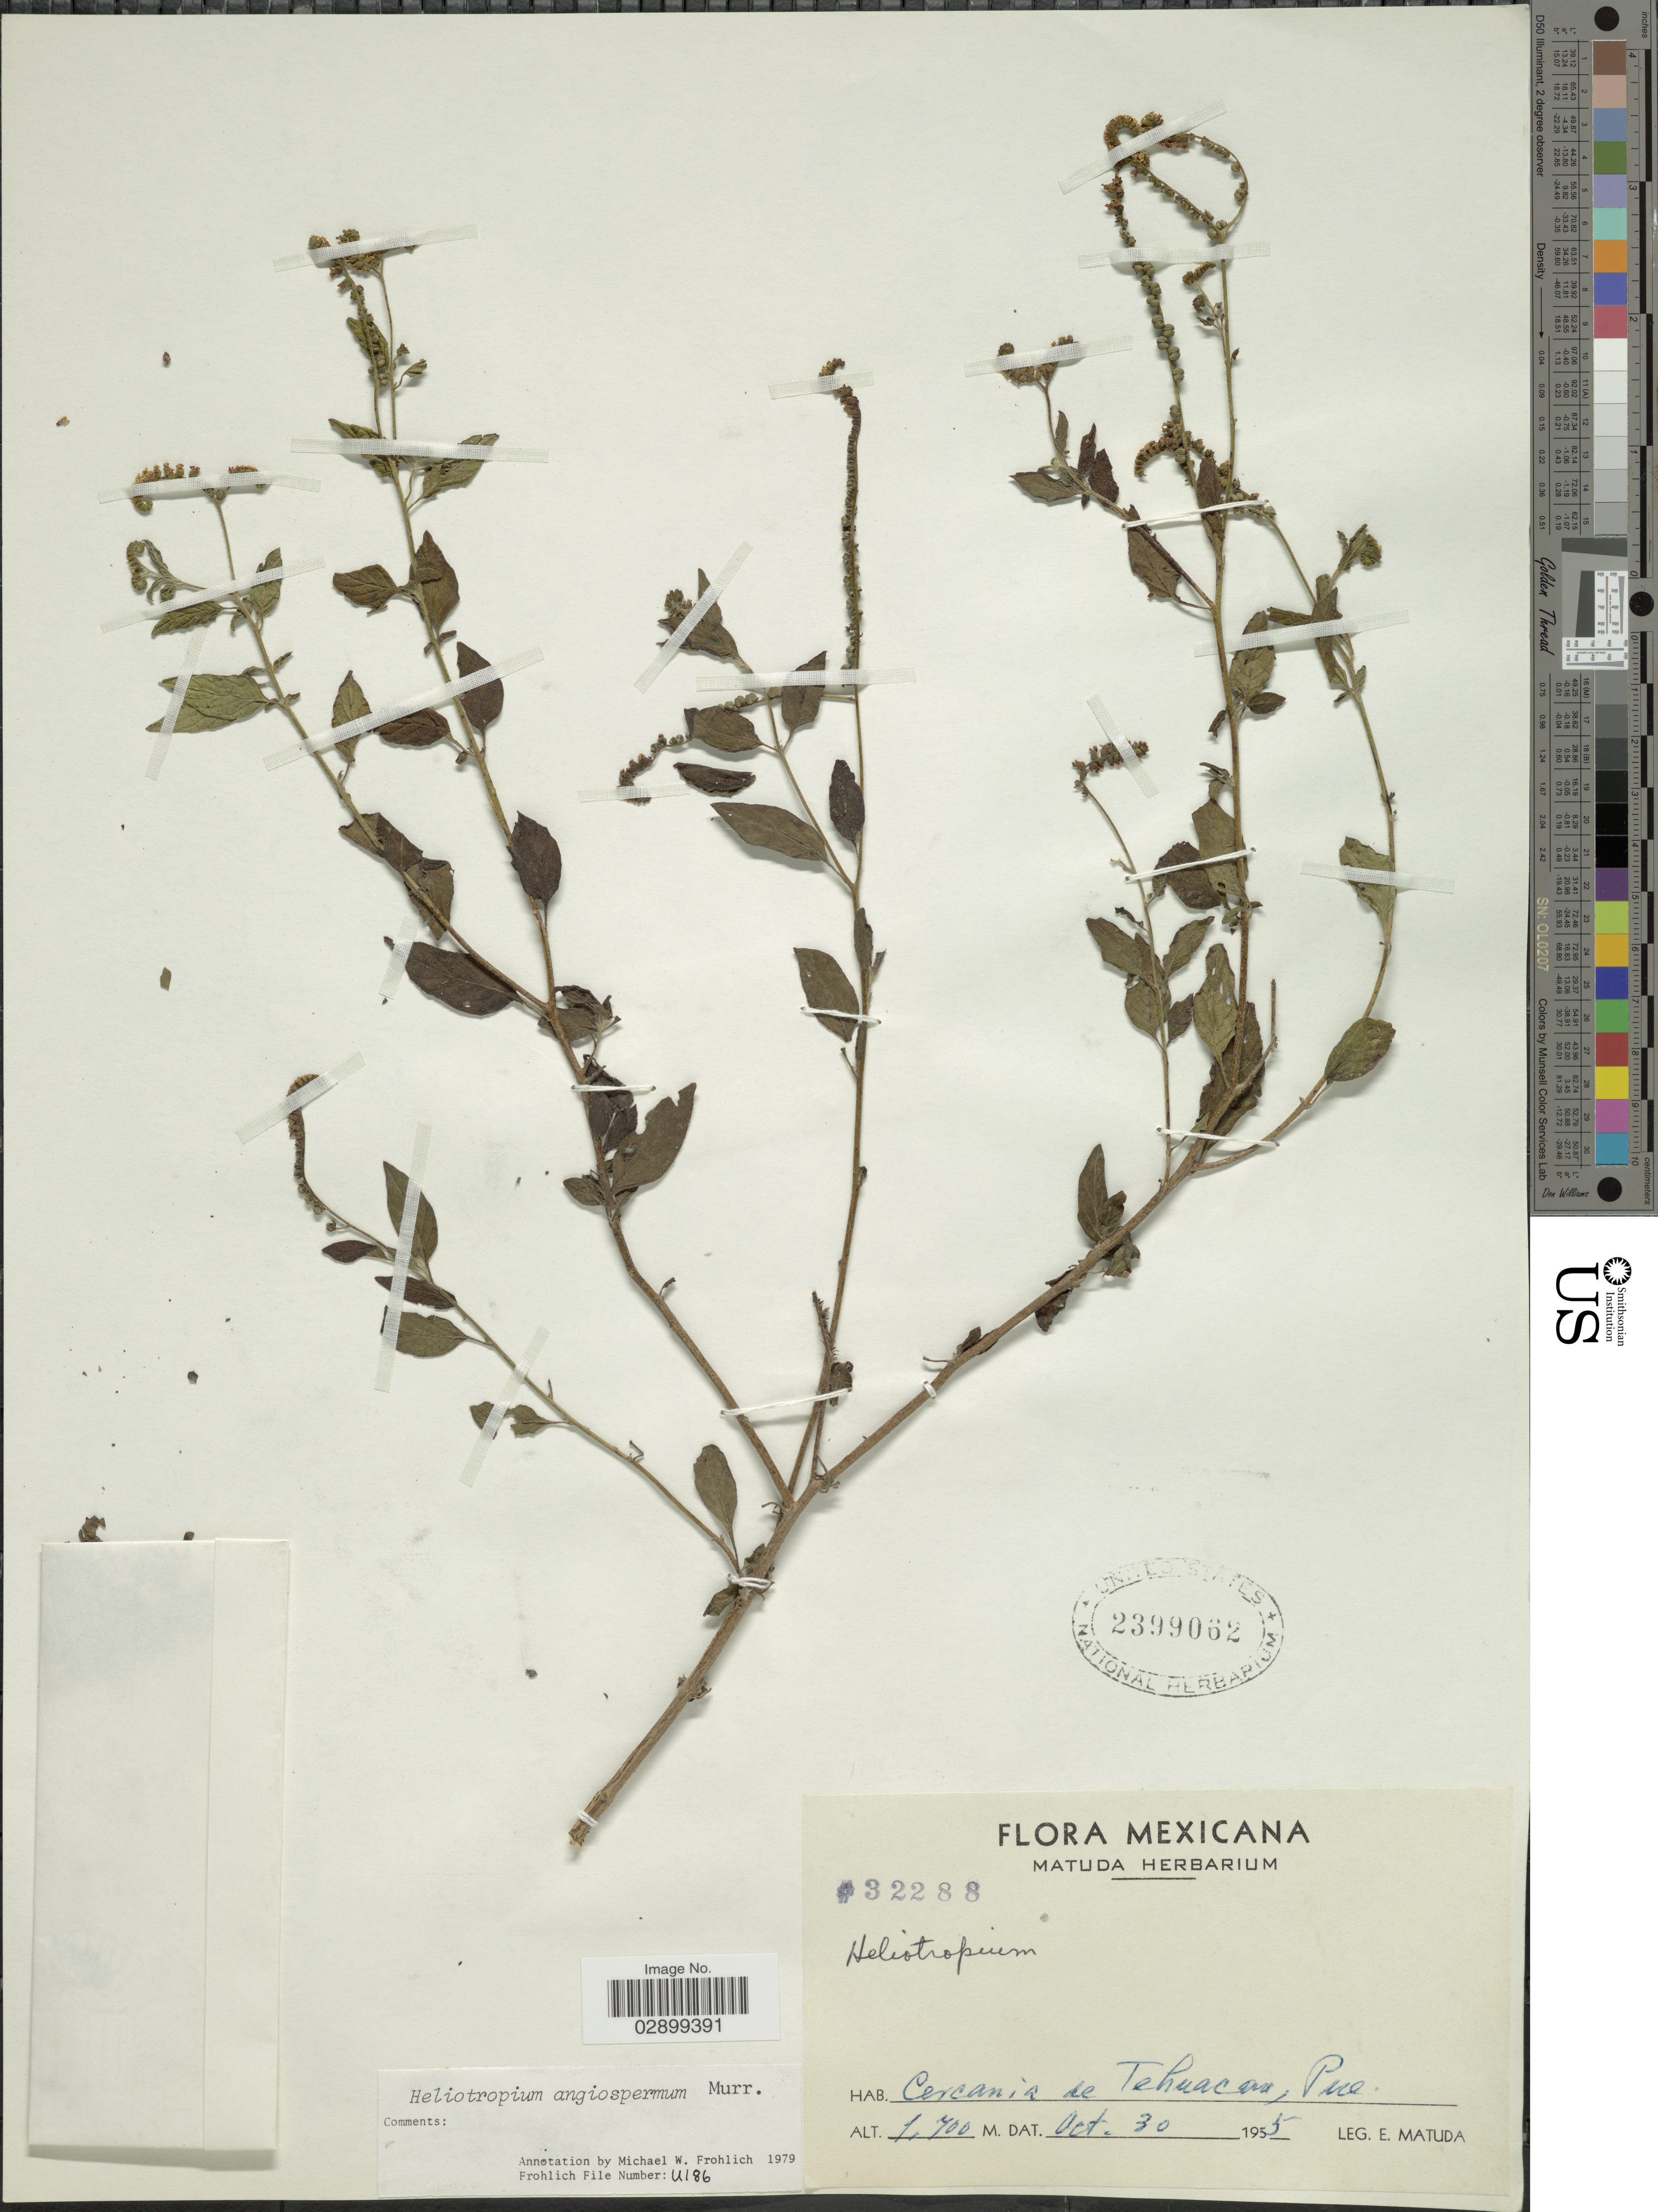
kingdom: Plantae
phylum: Tracheophyta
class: Magnoliopsida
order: Boraginales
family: Heliotropiaceae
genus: Heliotropium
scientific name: Heliotropium angiospermum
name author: Murray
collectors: E. Matuda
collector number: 32288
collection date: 1955-10-30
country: Mexico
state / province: Puebla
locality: Cercania de Tehuacan, Pue.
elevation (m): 1700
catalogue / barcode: US 2399062